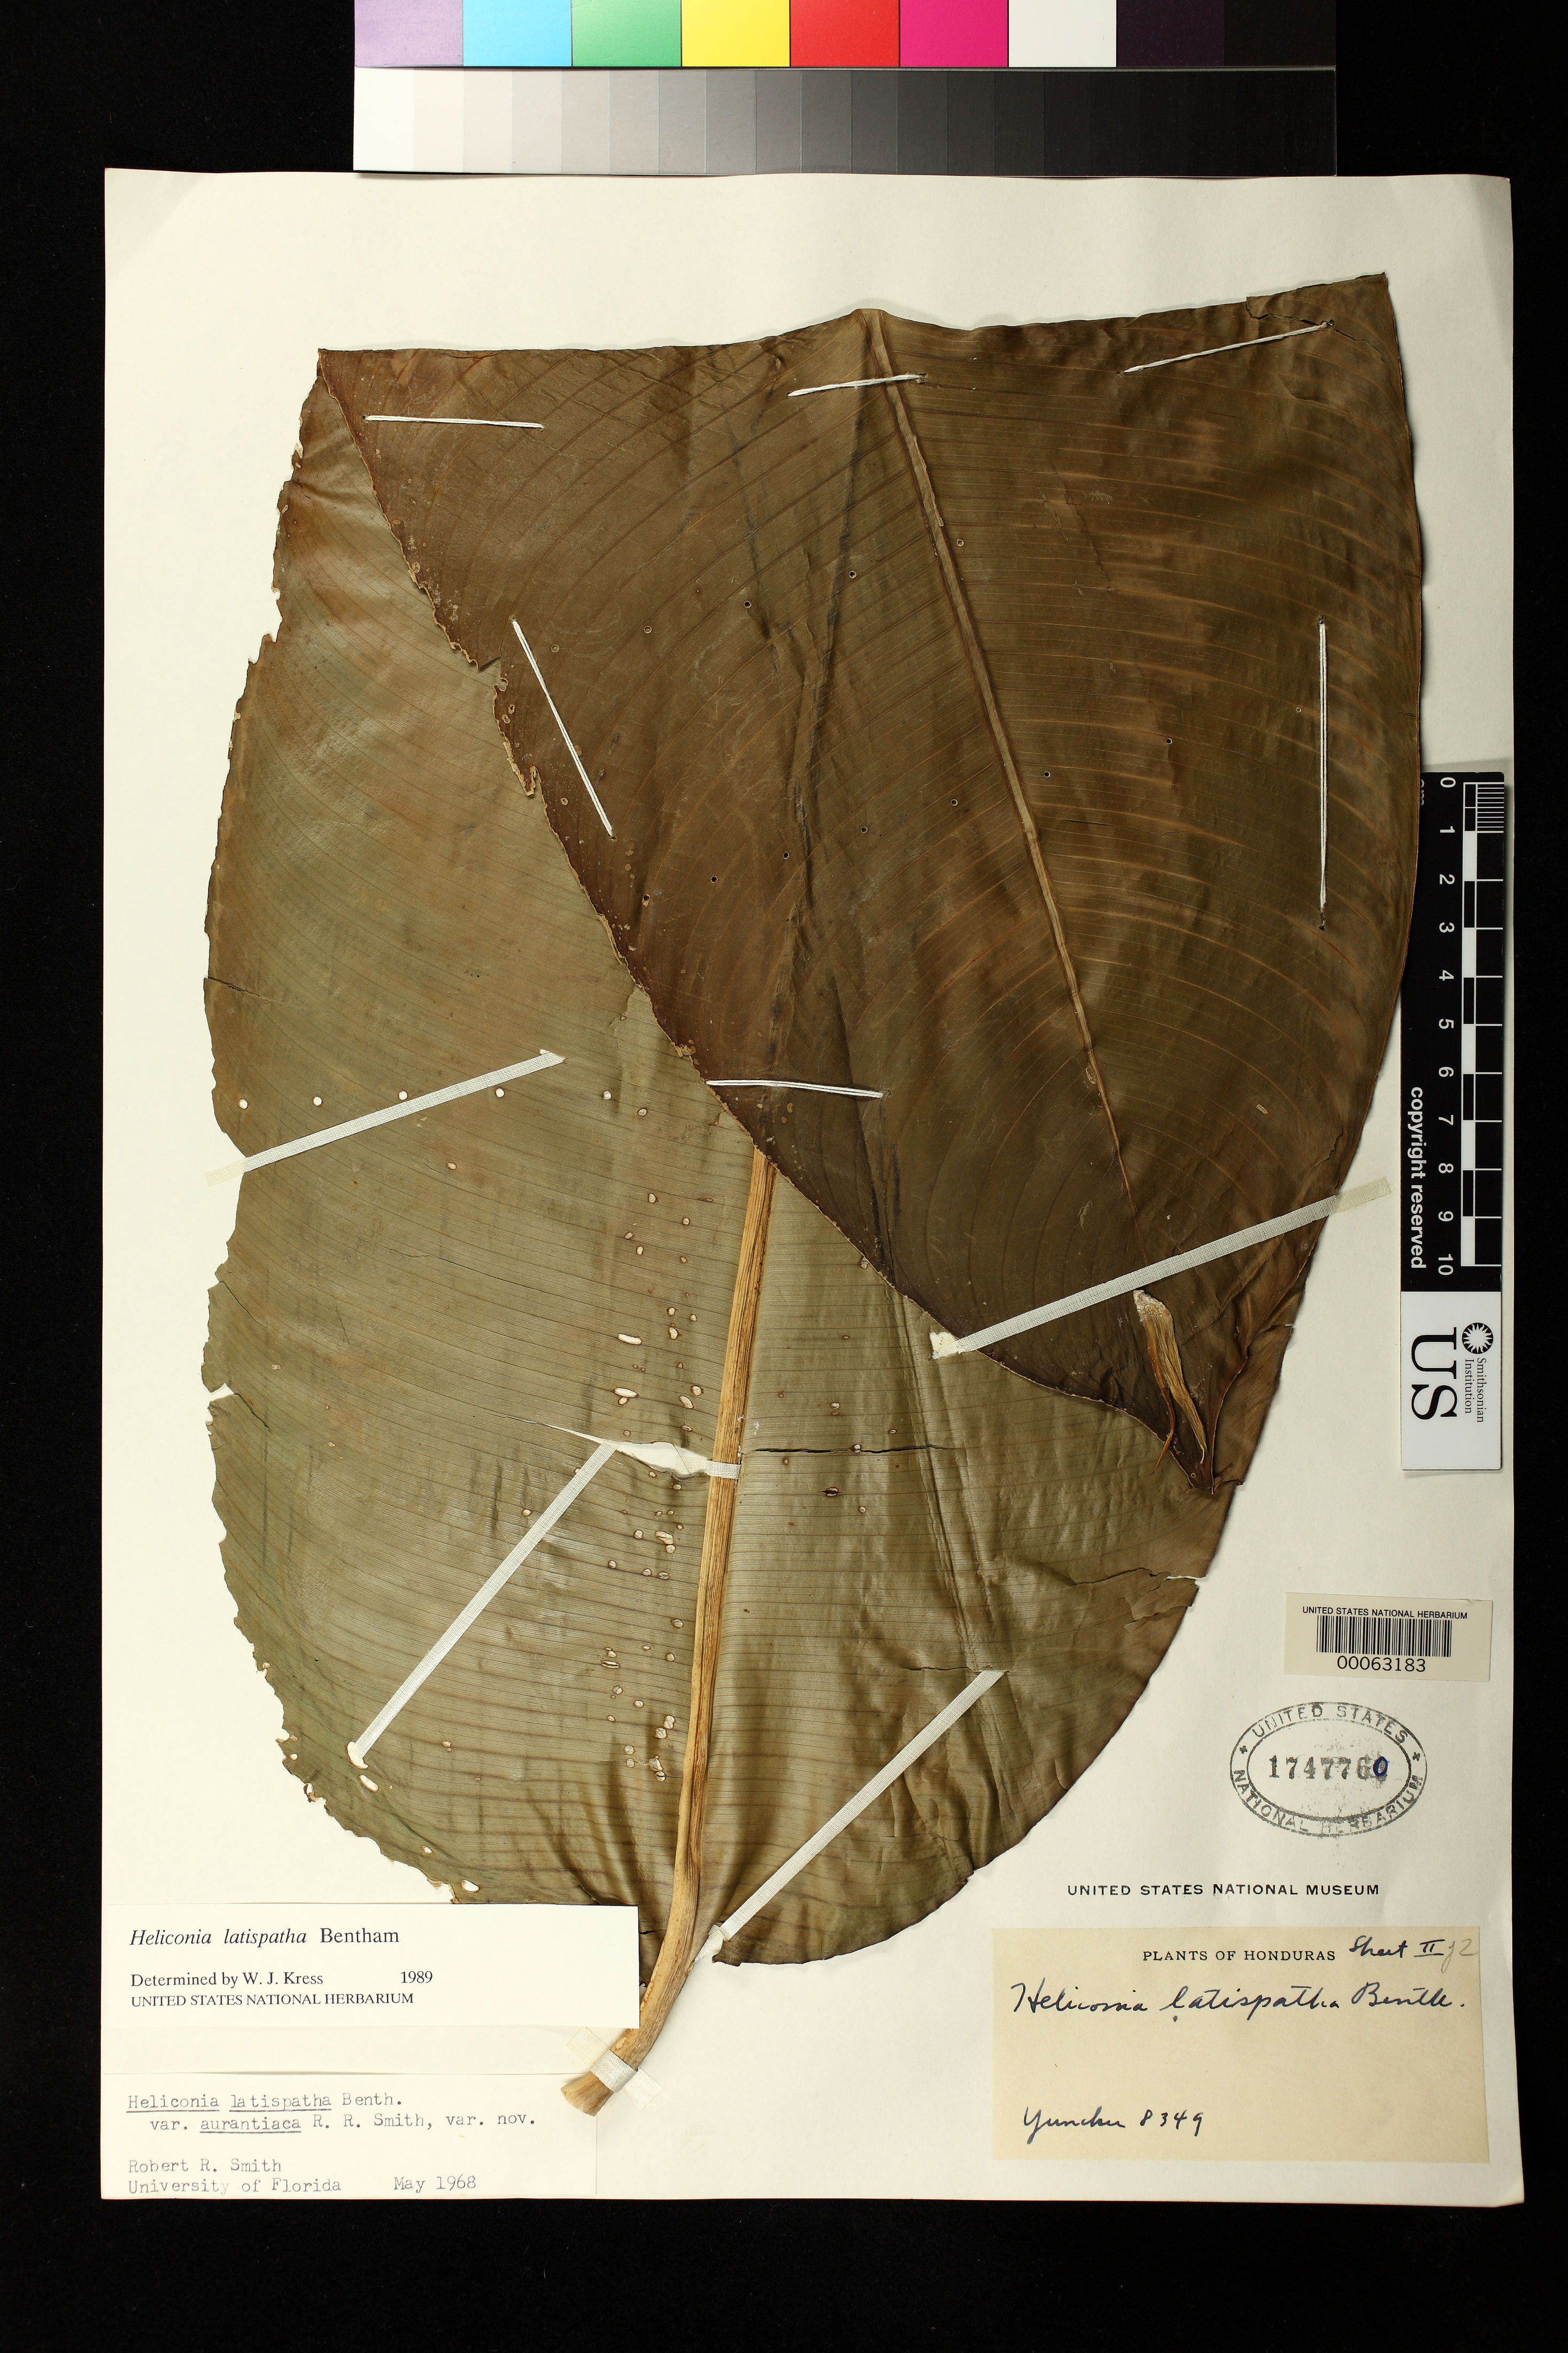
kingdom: Plantae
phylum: Tracheophyta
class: Liliopsida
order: Zingiberales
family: Heliconiaceae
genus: Heliconia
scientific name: Heliconia latispatha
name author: Benth.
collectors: T. G. Yuncker, J. M. Koepper & K. A. Wagner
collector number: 8349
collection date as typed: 10 Jul 1938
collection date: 1938-07-10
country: Honduras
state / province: Atlántida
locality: Near the bank of the Salado River, near village of Salado, vicinity of La Ceiba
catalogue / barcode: US 1747760